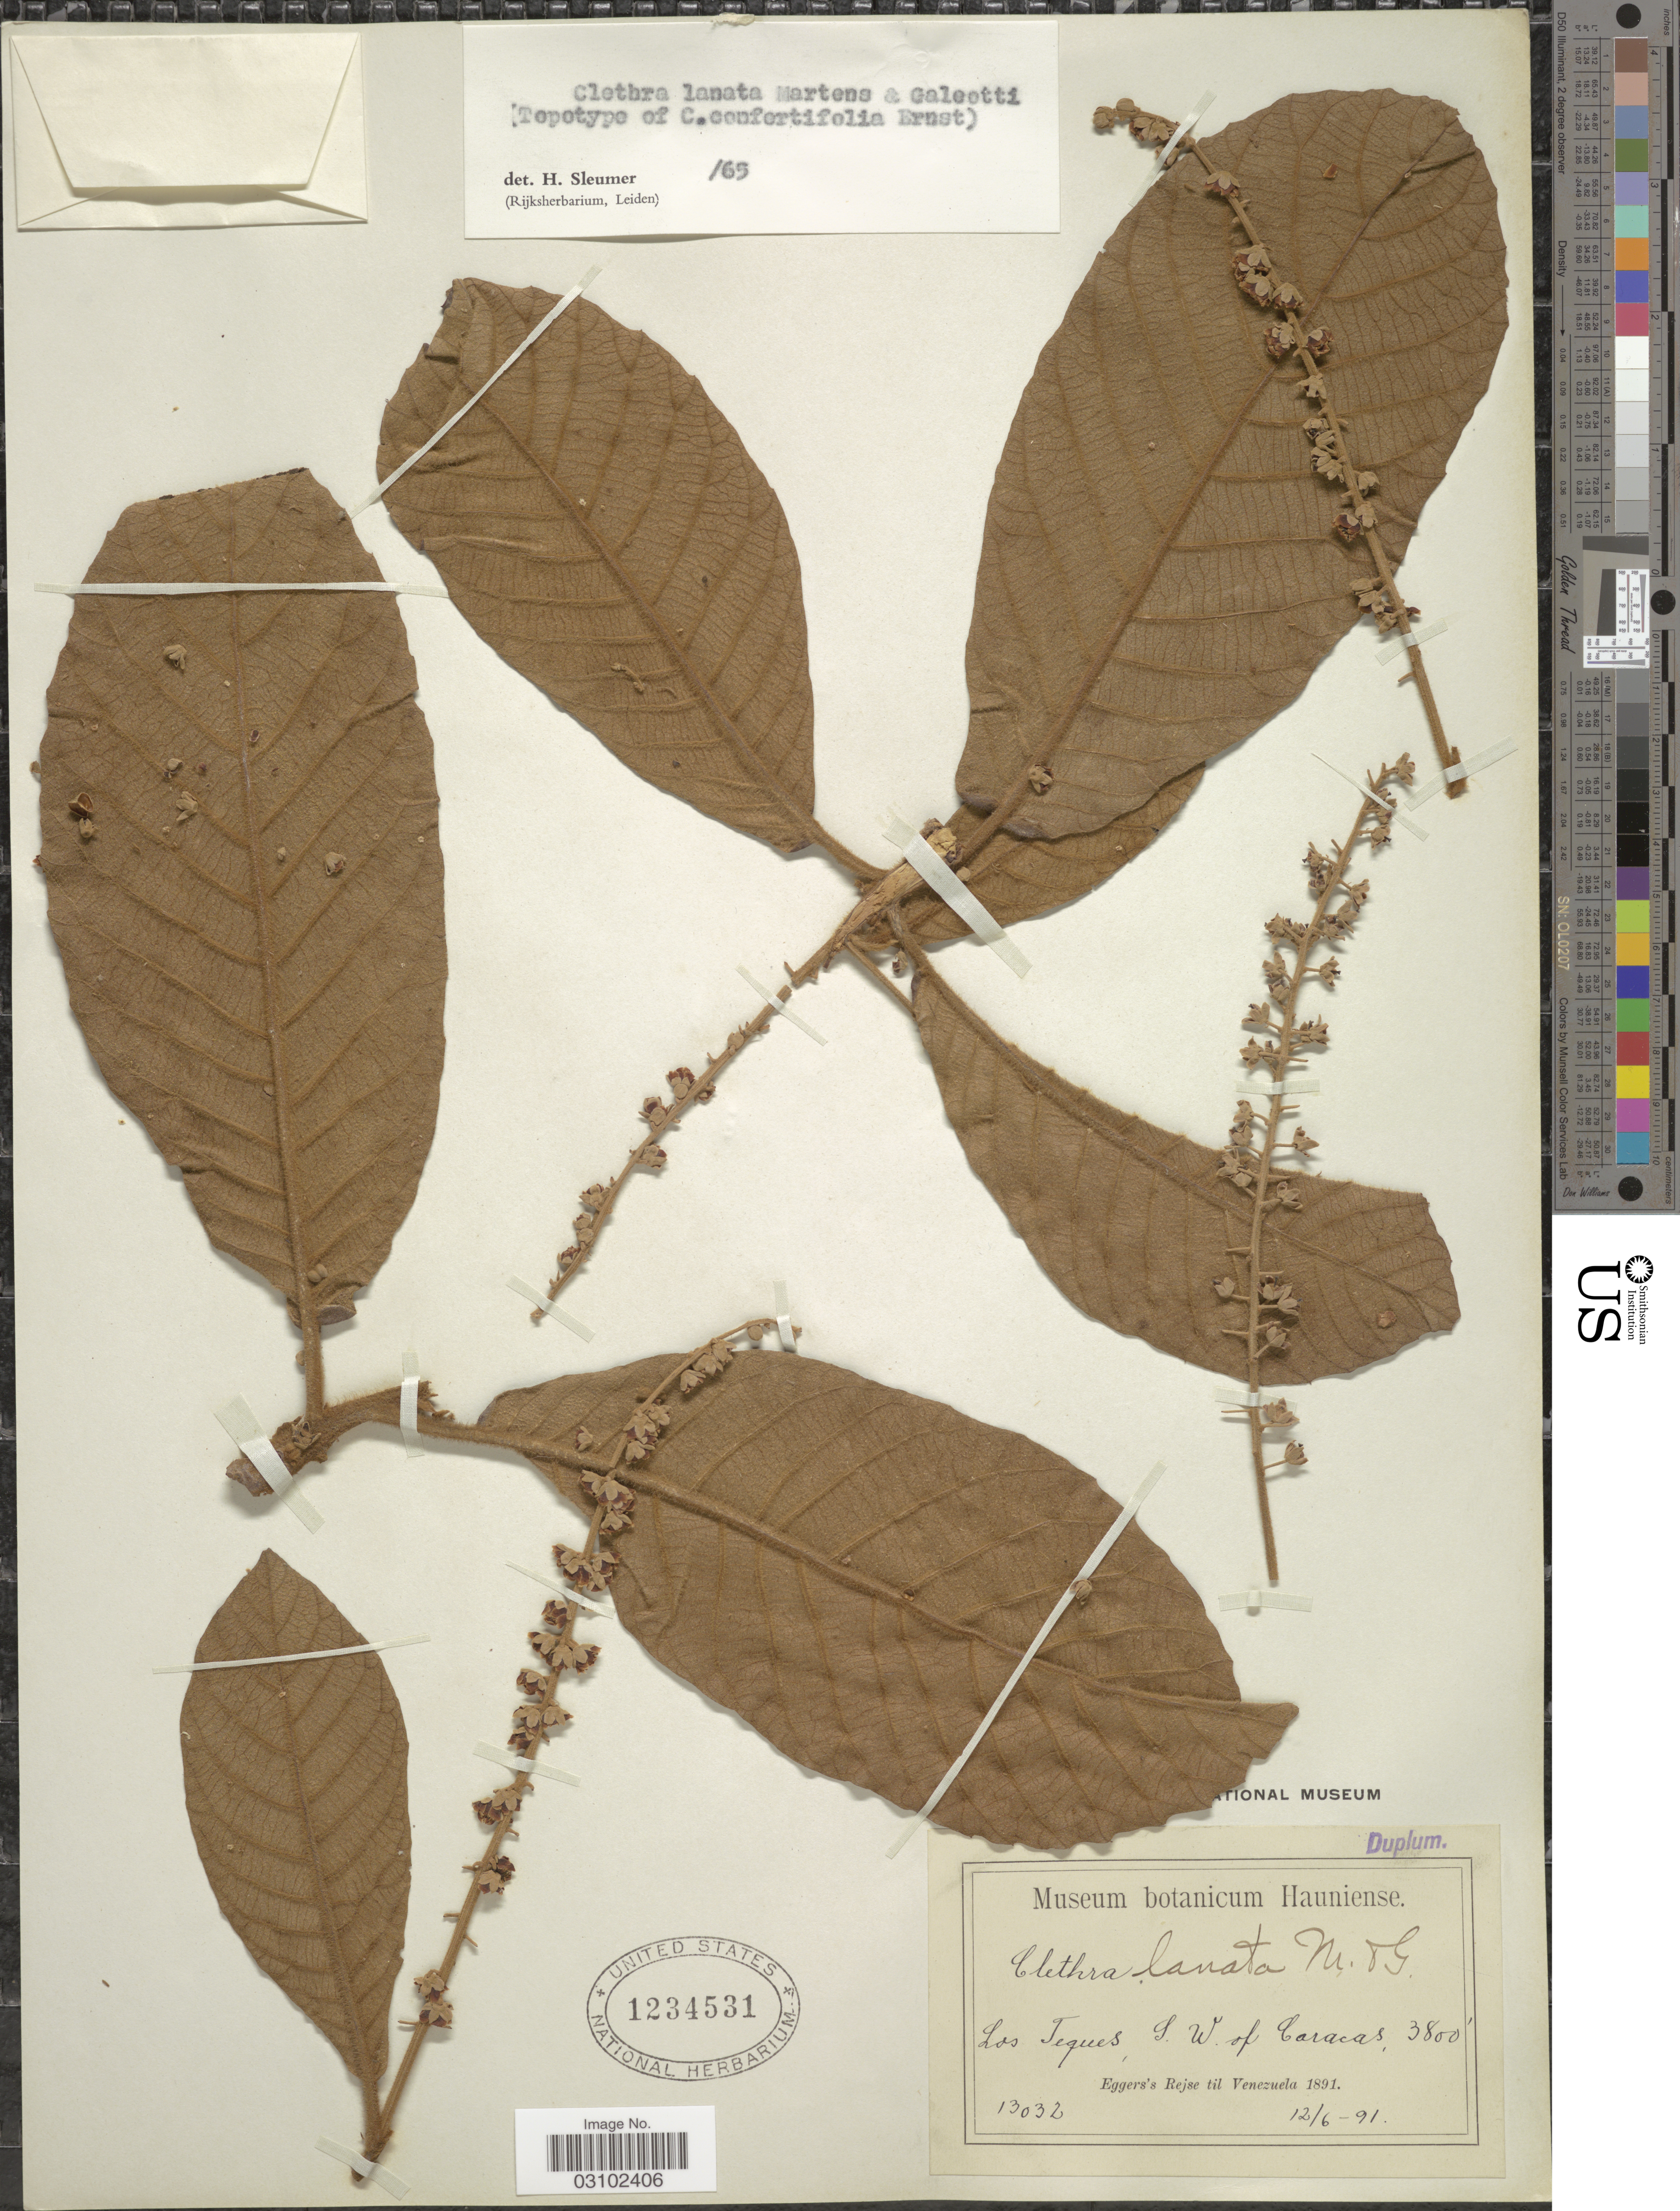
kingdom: Plantae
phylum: Tracheophyta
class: Magnoliopsida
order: Ericales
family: Clethraceae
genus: Clethra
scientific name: Clethra lanata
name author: M. Martens & Galeotti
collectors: -. Eggers & Rejse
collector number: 13032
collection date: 1891-06-12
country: Venezuela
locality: Los Teques, S.W. of Caracas.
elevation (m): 1158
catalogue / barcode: US 1234531